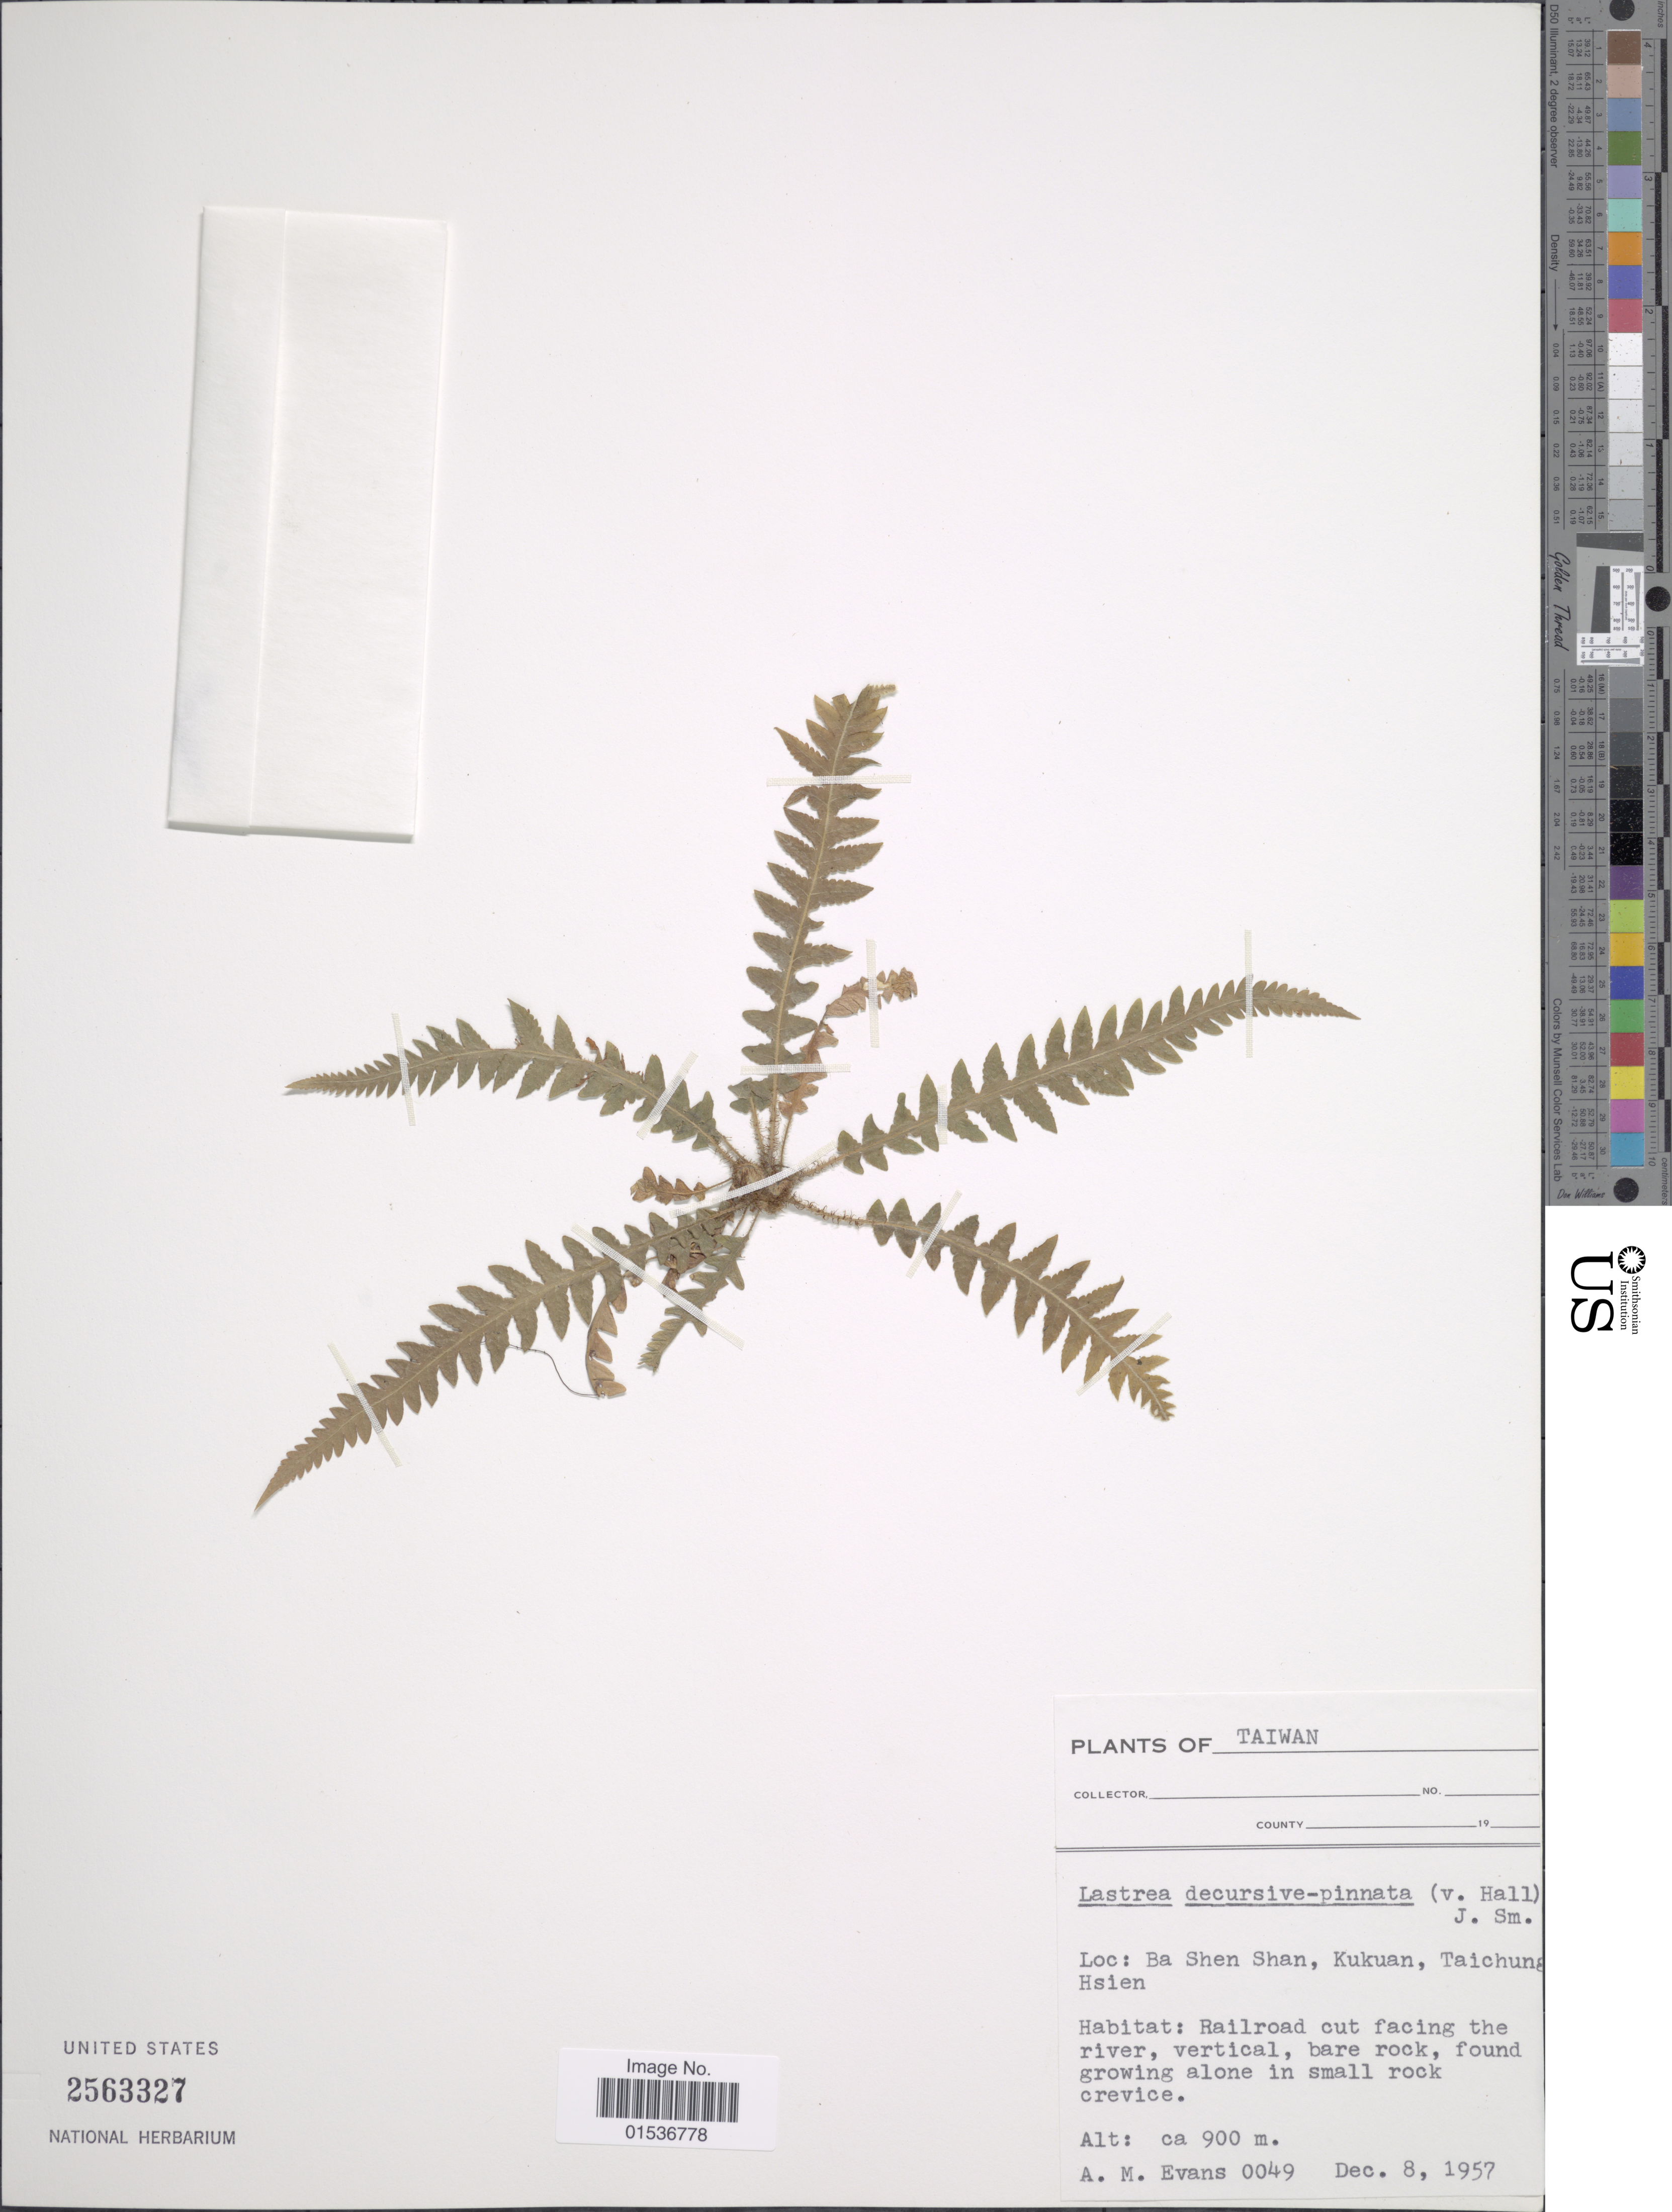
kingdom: Plantae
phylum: Tracheophyta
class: Polypodiopsida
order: Polypodiales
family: Thelypteridaceae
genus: Phegopteris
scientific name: Phegopteris decursivepinnata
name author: (H.C. Hall) Fée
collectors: A. M. Evans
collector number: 0049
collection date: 1957-12-08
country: Taiwan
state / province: Taichung City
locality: Taiwan, Ba Shen Shan, Kukuan, Taichung Hsien.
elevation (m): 900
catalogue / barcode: US 2563327